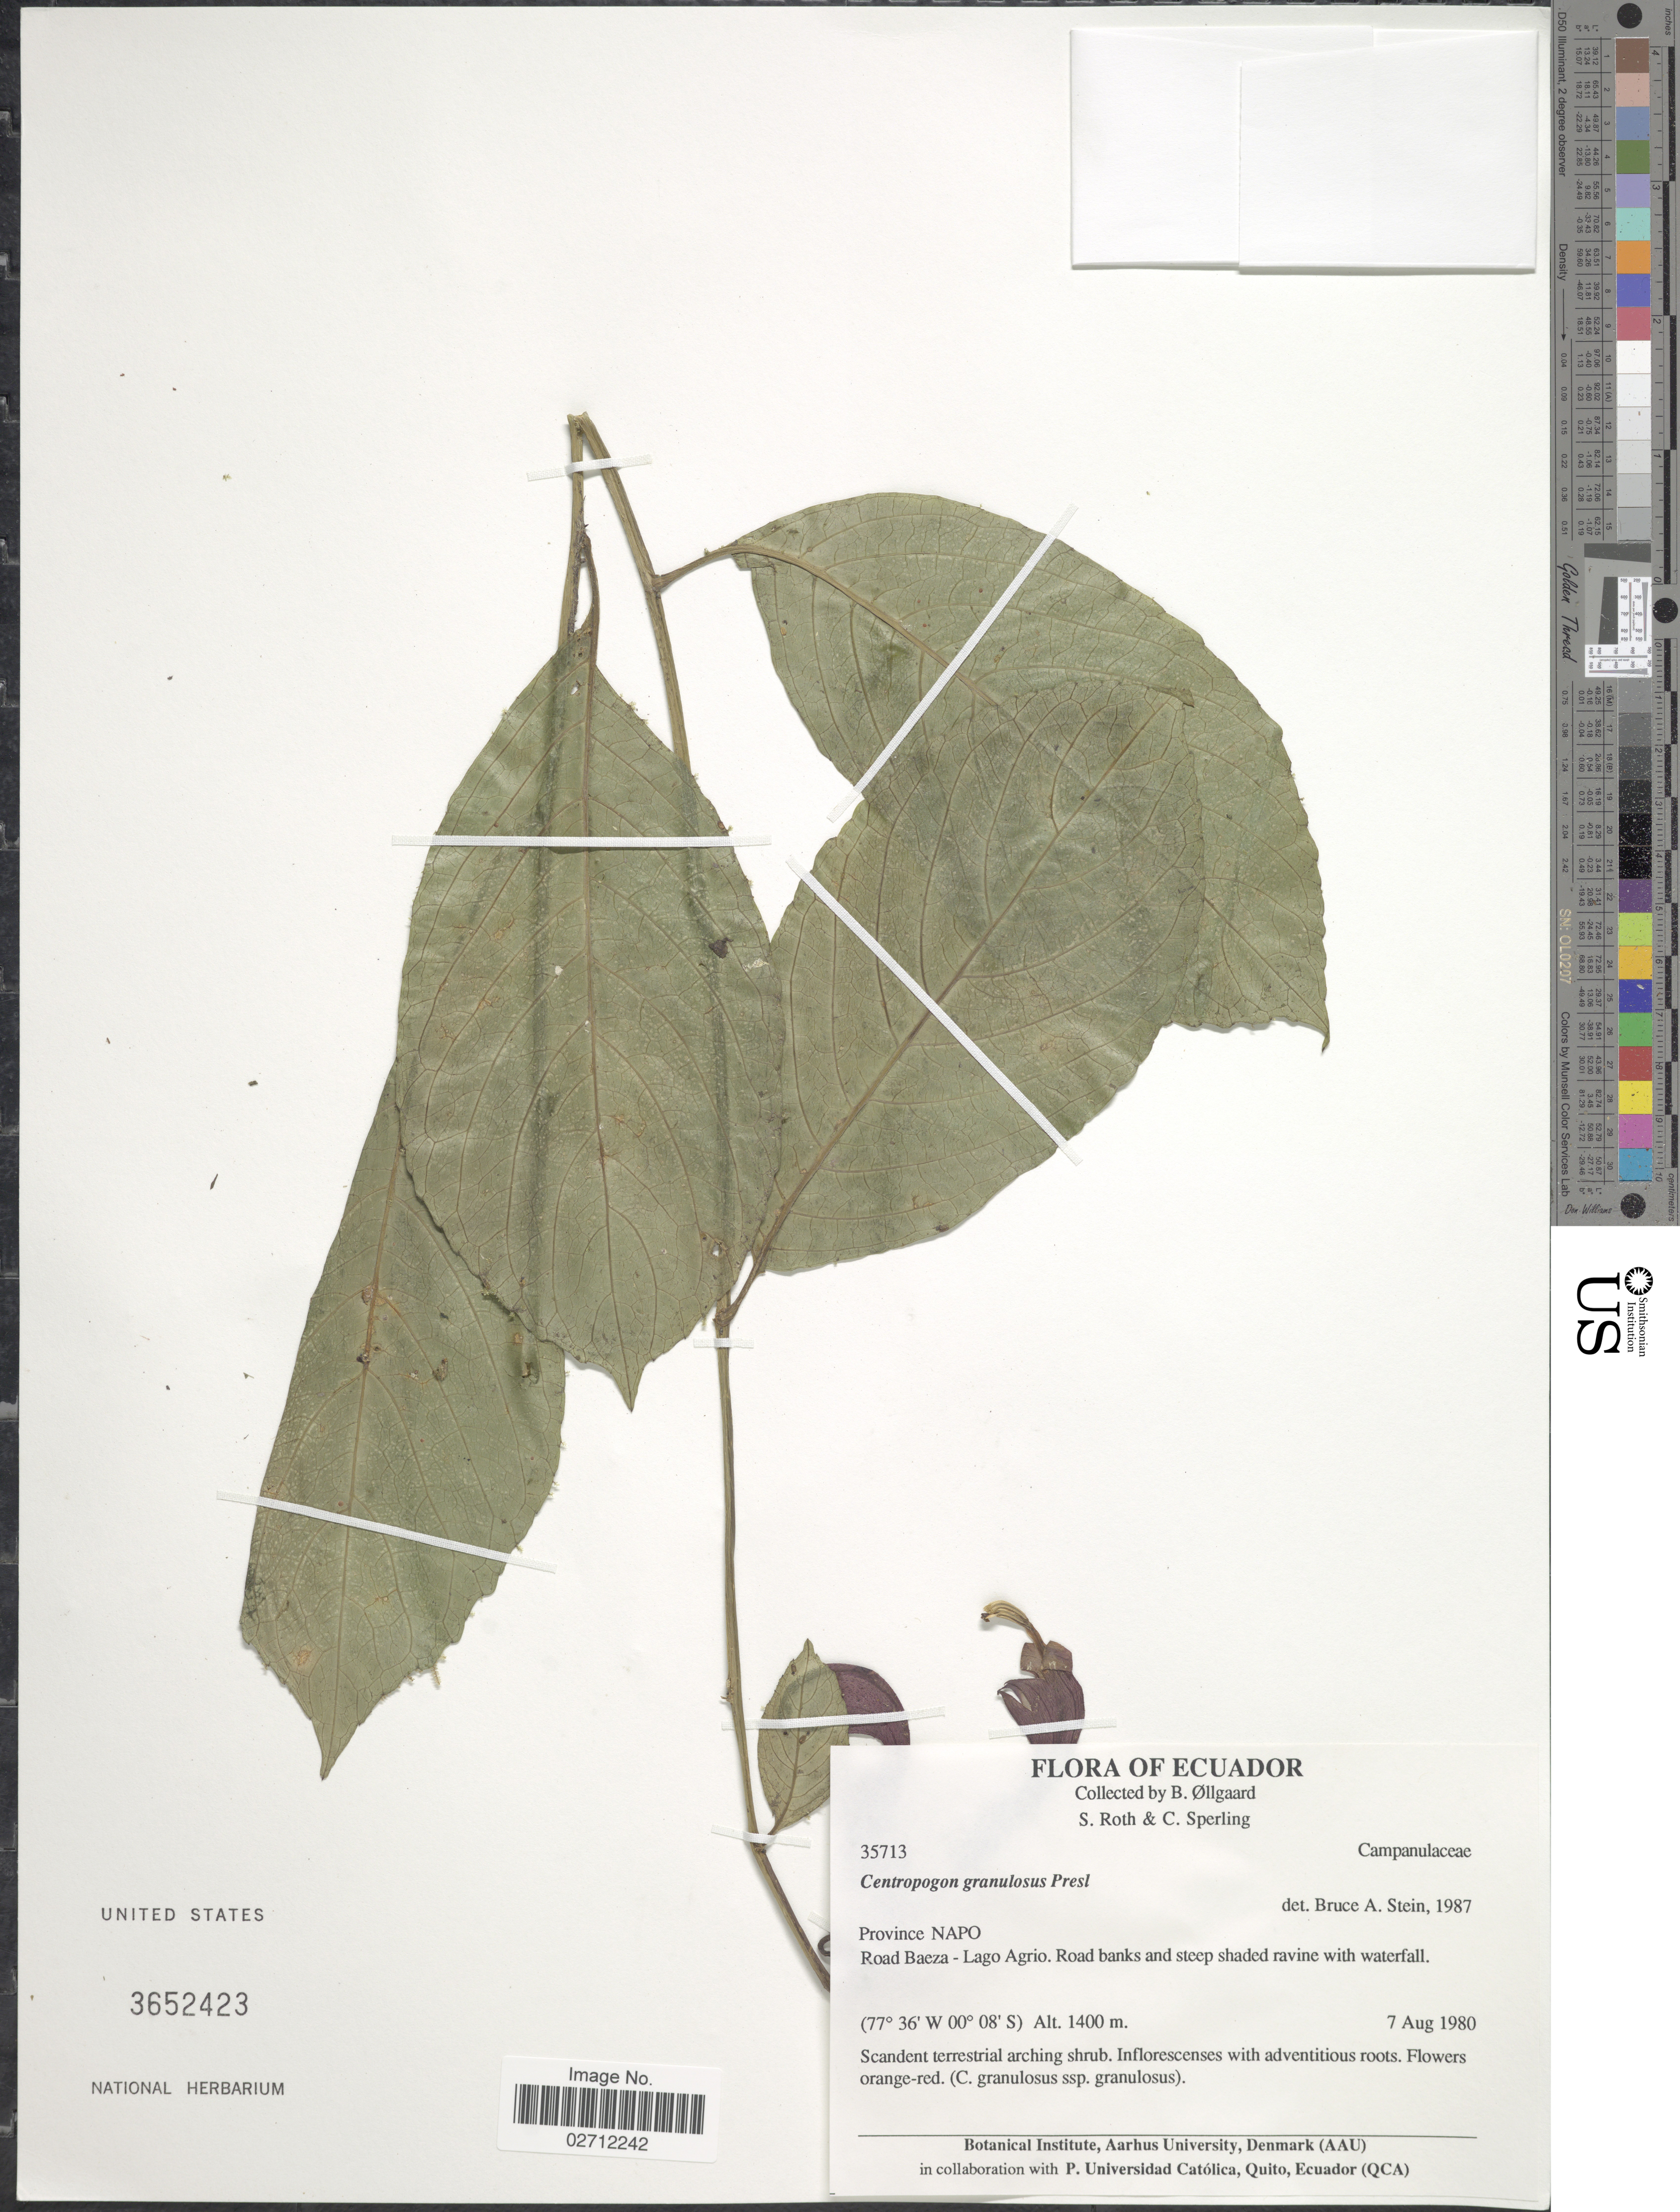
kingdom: Plantae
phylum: Tracheophyta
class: Magnoliopsida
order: Asterales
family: Campanulaceae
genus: Centropogon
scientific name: Centropogon granulosus subsp. granulosus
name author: C. Presl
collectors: B. Øllgaard, S. Roth & C. Sperling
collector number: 35713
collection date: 1980-08-07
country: Ecuador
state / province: Napo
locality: Road Baeza-Lago Agrio, road banks and steep shaded ravine with waterfall.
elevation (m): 1400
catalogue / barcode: US 3652423